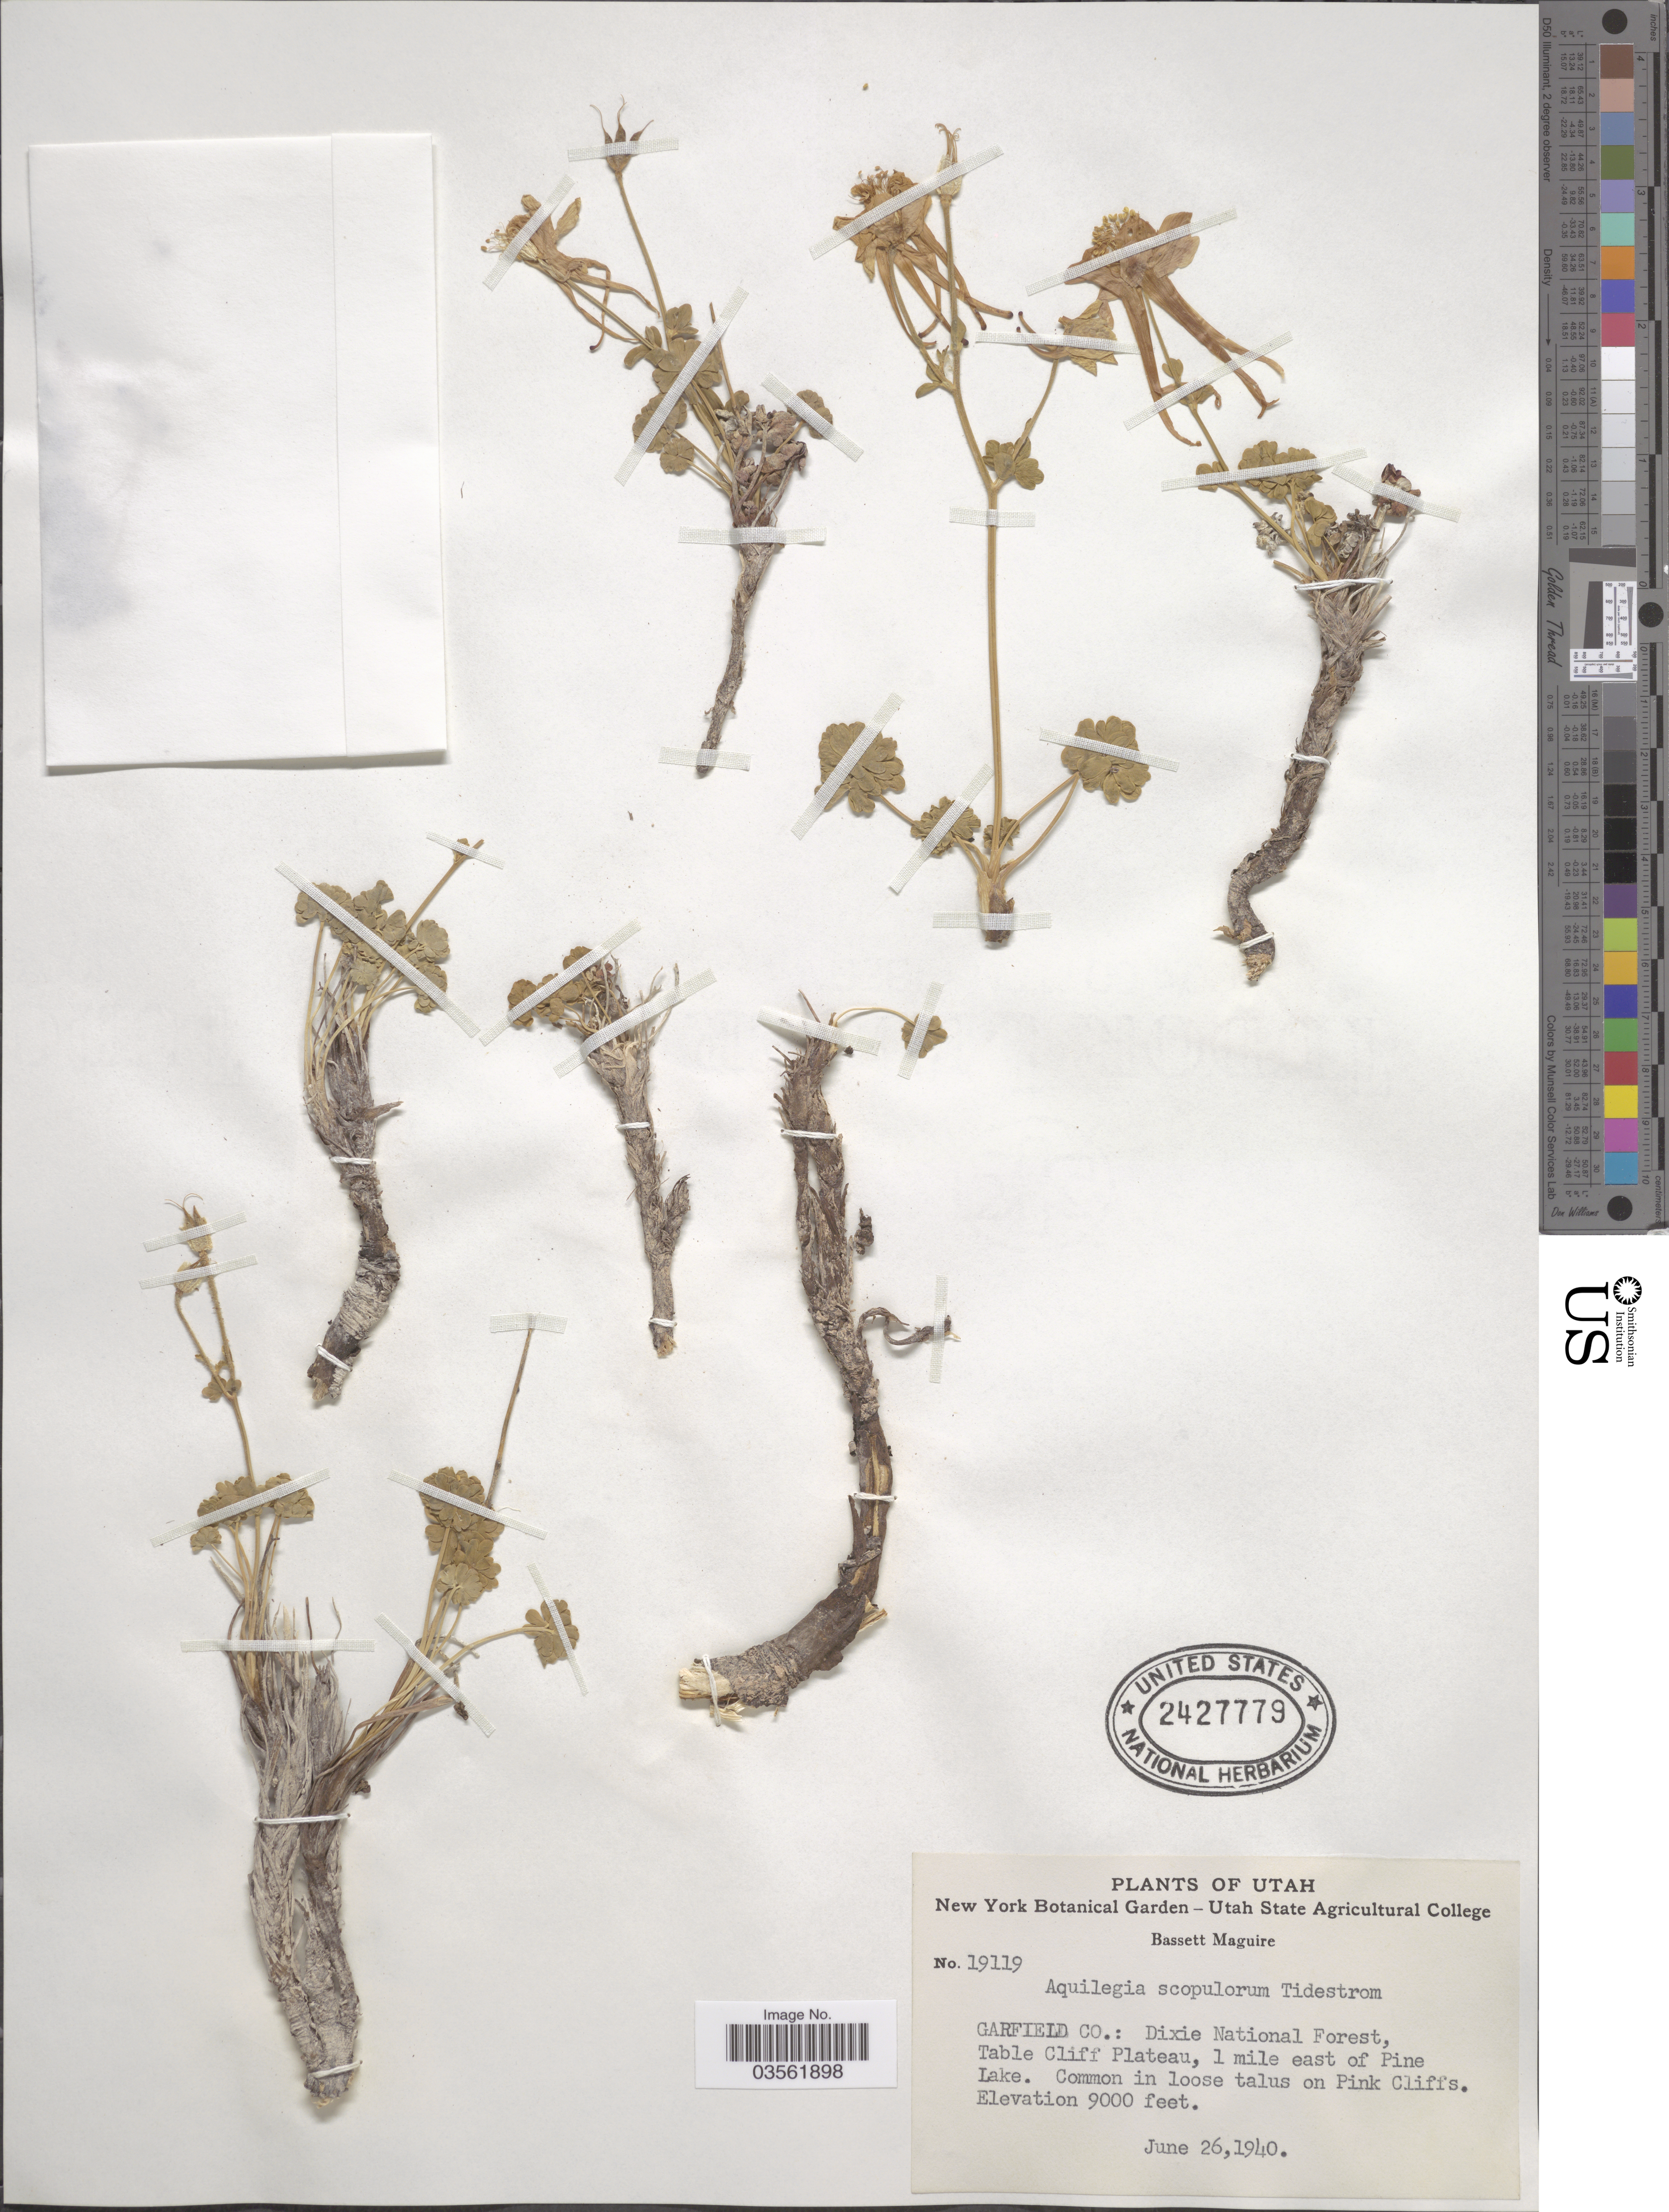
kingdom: Plantae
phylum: Tracheophyta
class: Magnoliopsida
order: Ranunculales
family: Ranunculaceae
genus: Aquilegia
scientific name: Aquilegia scopulorum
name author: Tidestr.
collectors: B. Maguire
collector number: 19119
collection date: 1940-06-26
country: United States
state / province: Utah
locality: Garfield Co.: Dixie National Forest, Table Cliff Plateau, 1 miles east of Pine Lake. On Pink Cliffs.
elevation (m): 2743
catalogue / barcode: US 2427779